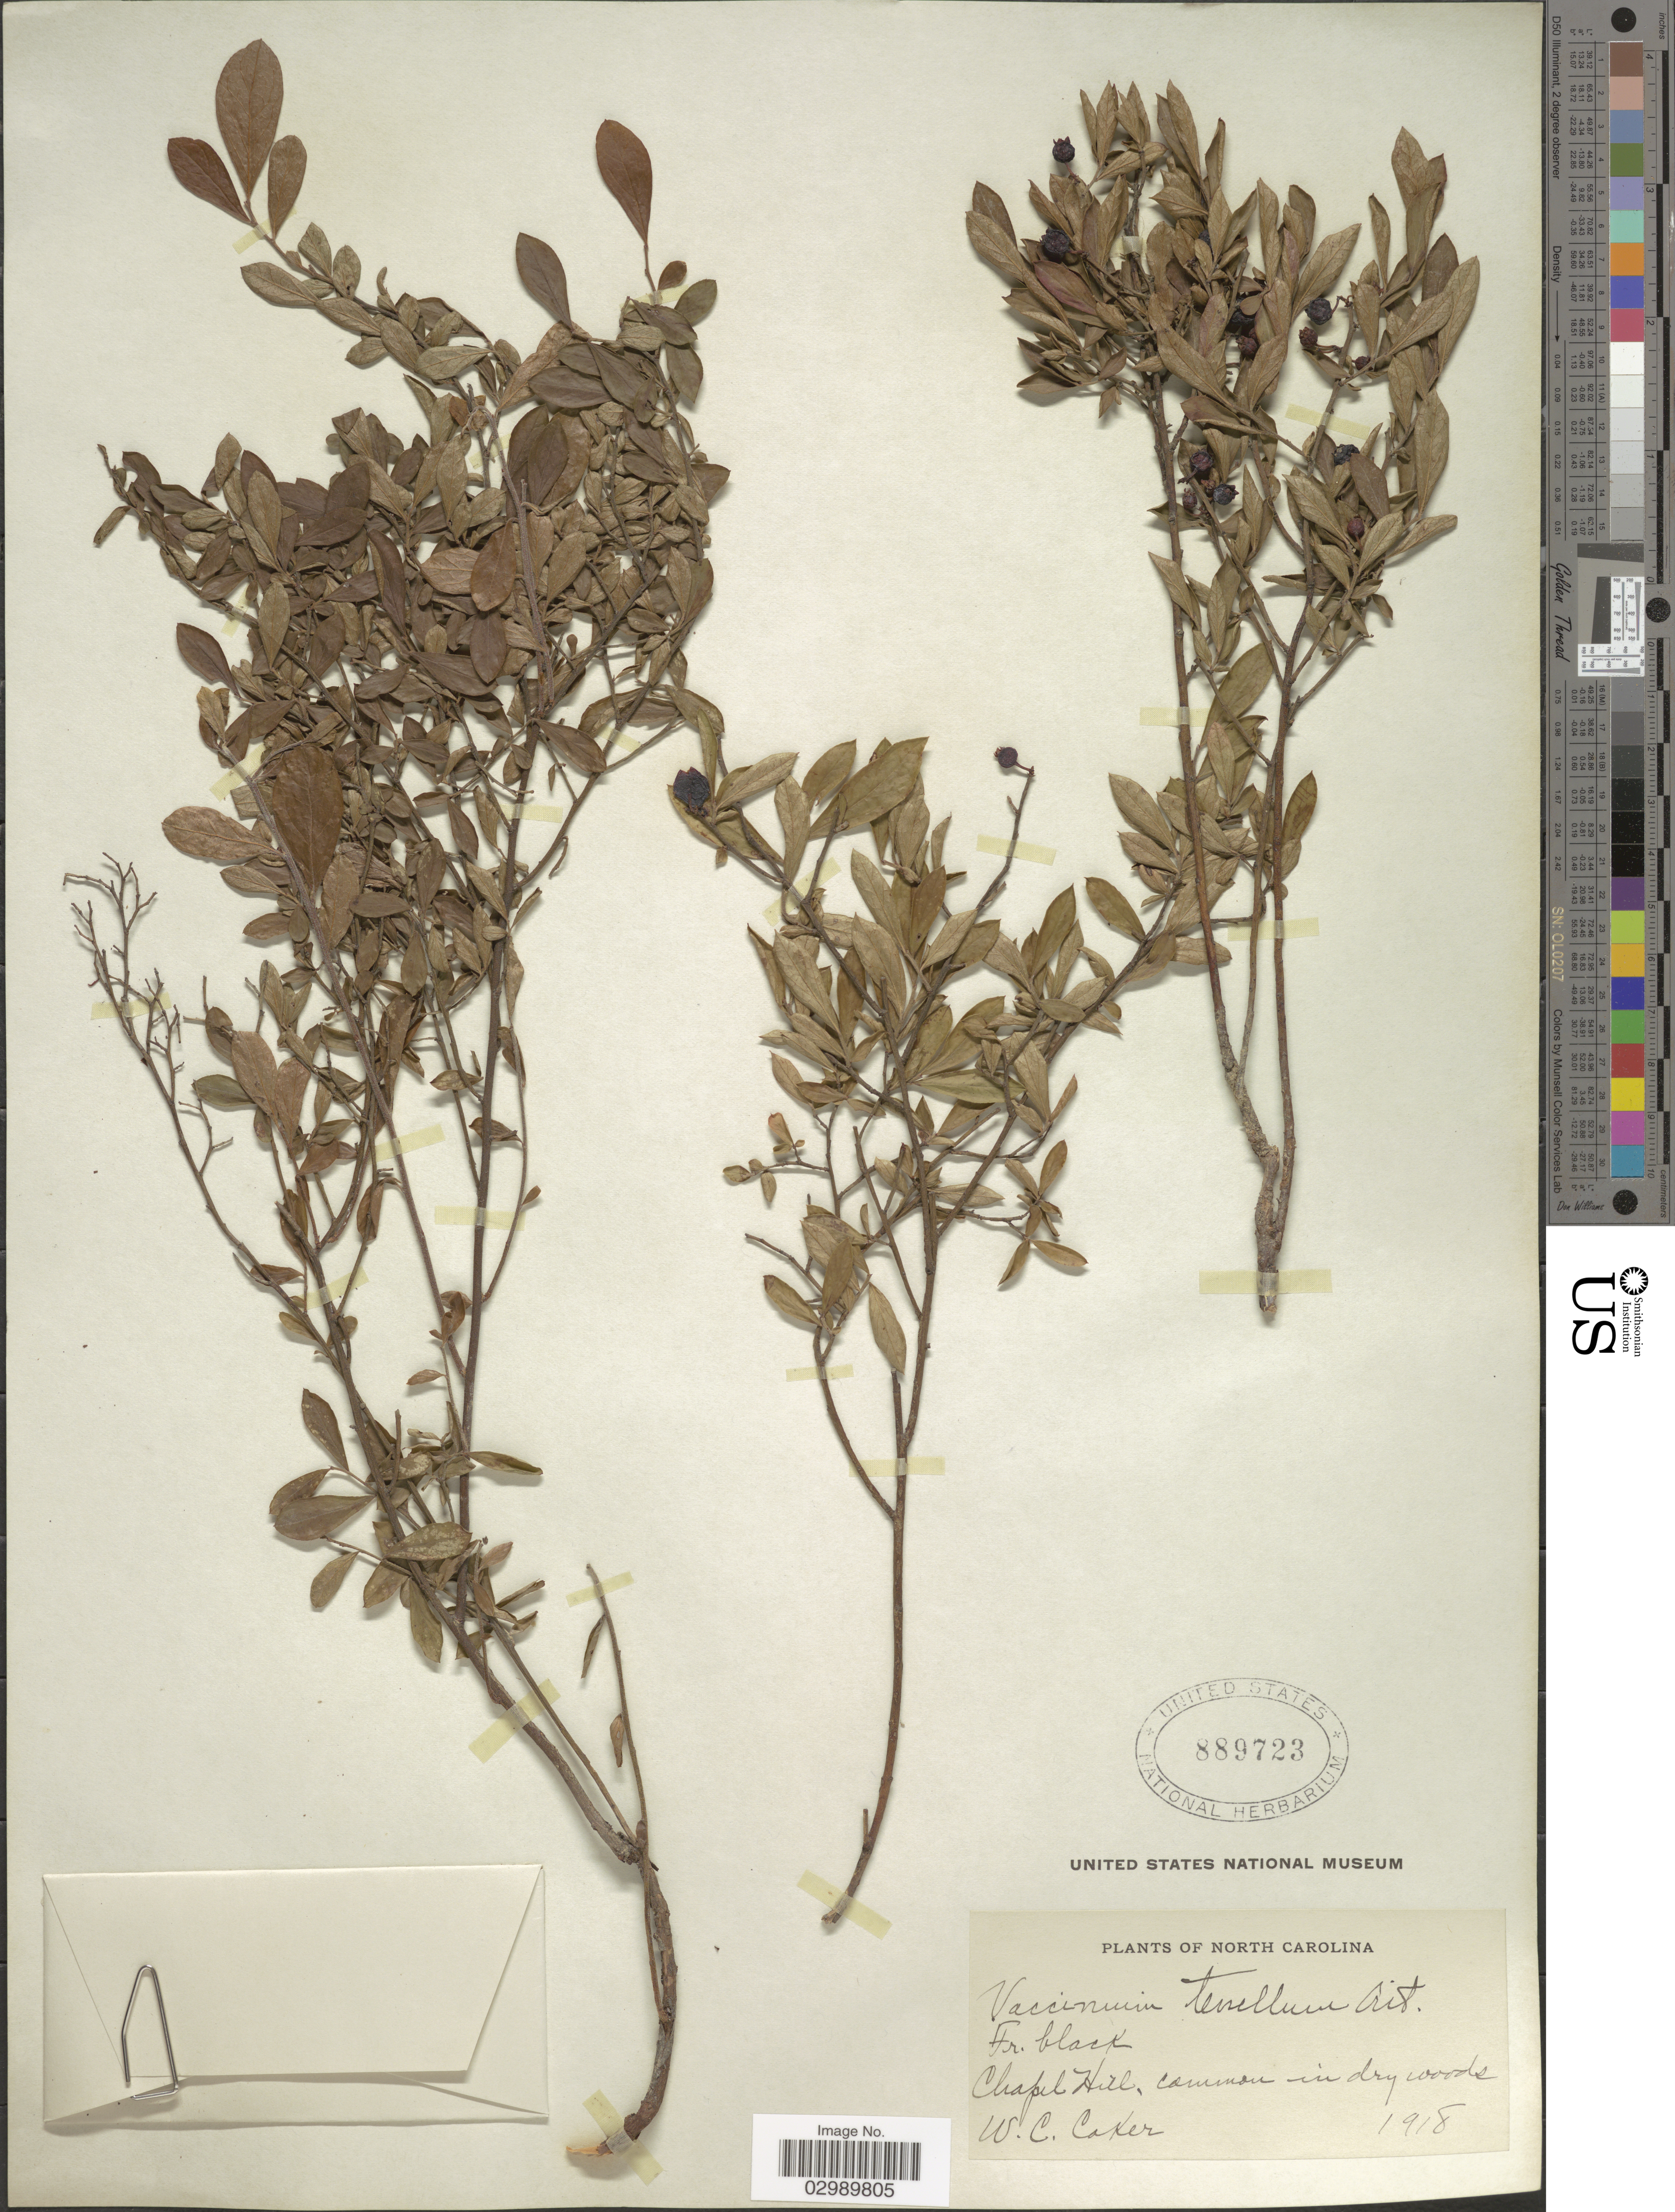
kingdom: Plantae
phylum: Tracheophyta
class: Magnoliopsida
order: Ericales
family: Ericaceae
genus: Vaccinium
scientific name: Vaccinium tenellum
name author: Aiton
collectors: W. Coker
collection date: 1918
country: United States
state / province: North Carolina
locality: Chapel Hill.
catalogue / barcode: US 889723